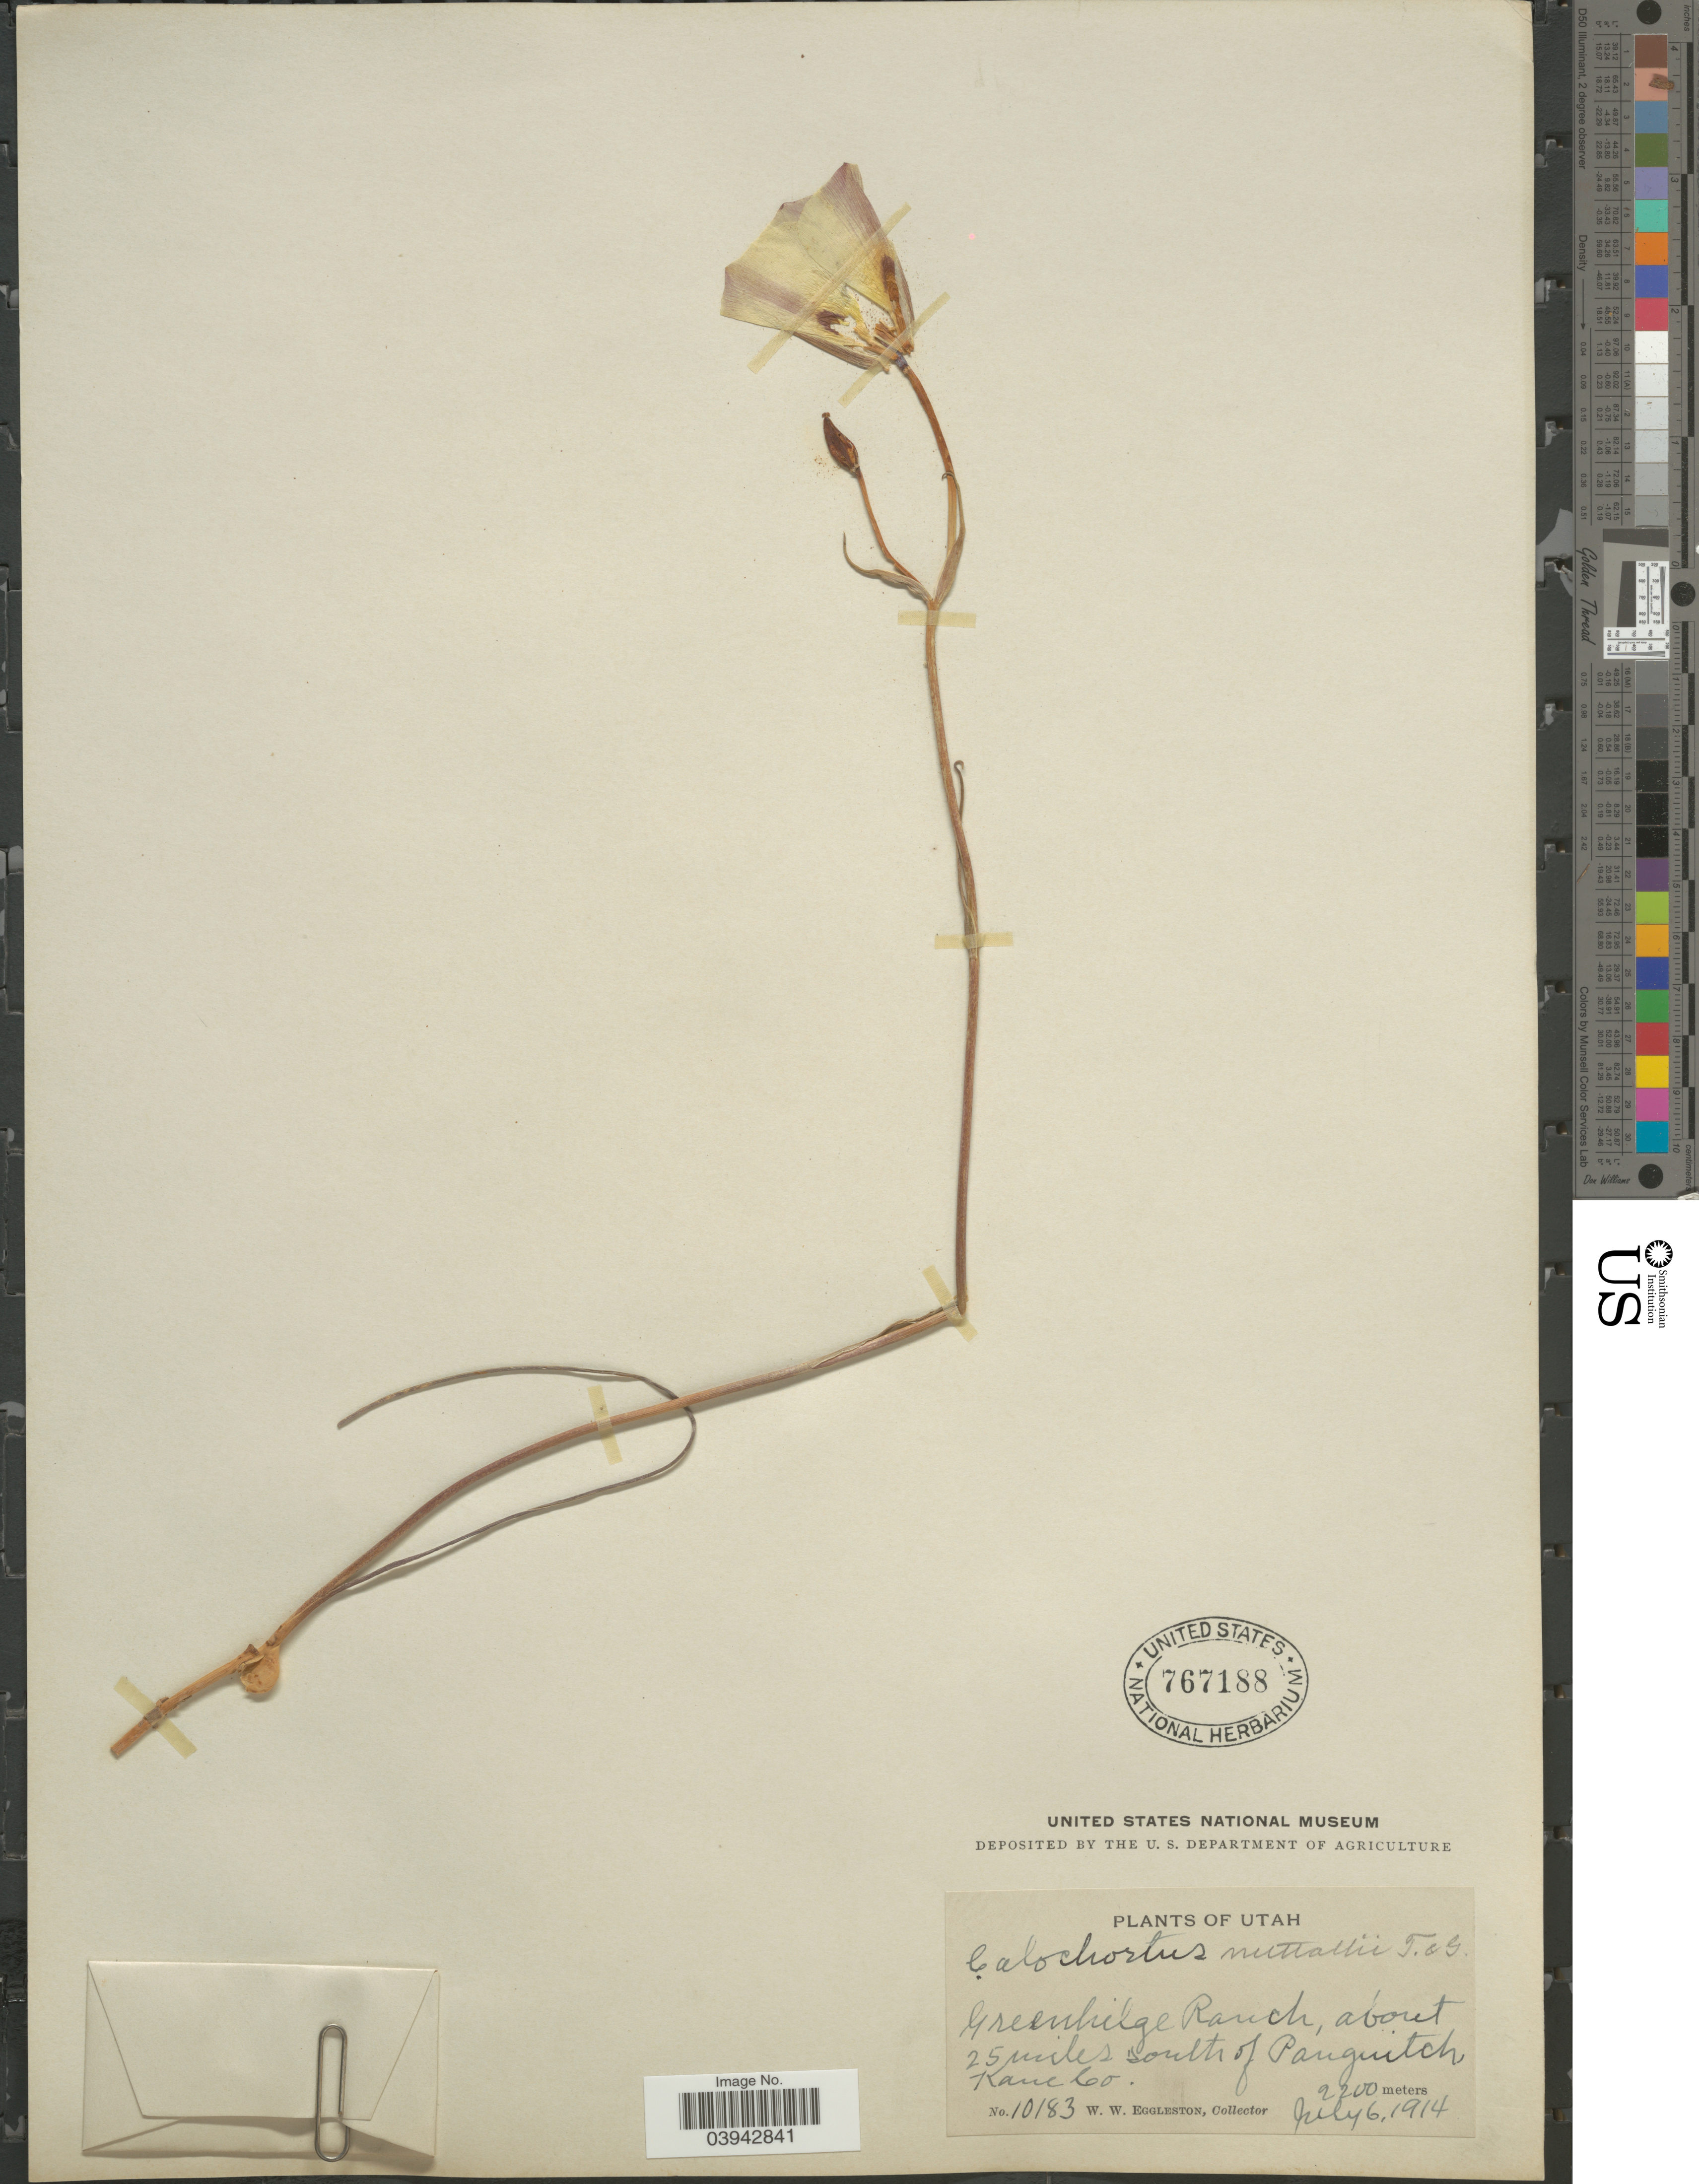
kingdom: Plantae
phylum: Tracheophyta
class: Liliopsida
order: Liliales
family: Liliaceae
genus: Calochortus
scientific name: Calochortus nuttallii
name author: Torr.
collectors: W. W. Eggleston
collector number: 10183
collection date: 1914-07-06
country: United States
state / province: Utah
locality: Greenhilge Ranch, about 25 miles south of Panguitch Kane Co.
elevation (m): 2200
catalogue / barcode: US 767188